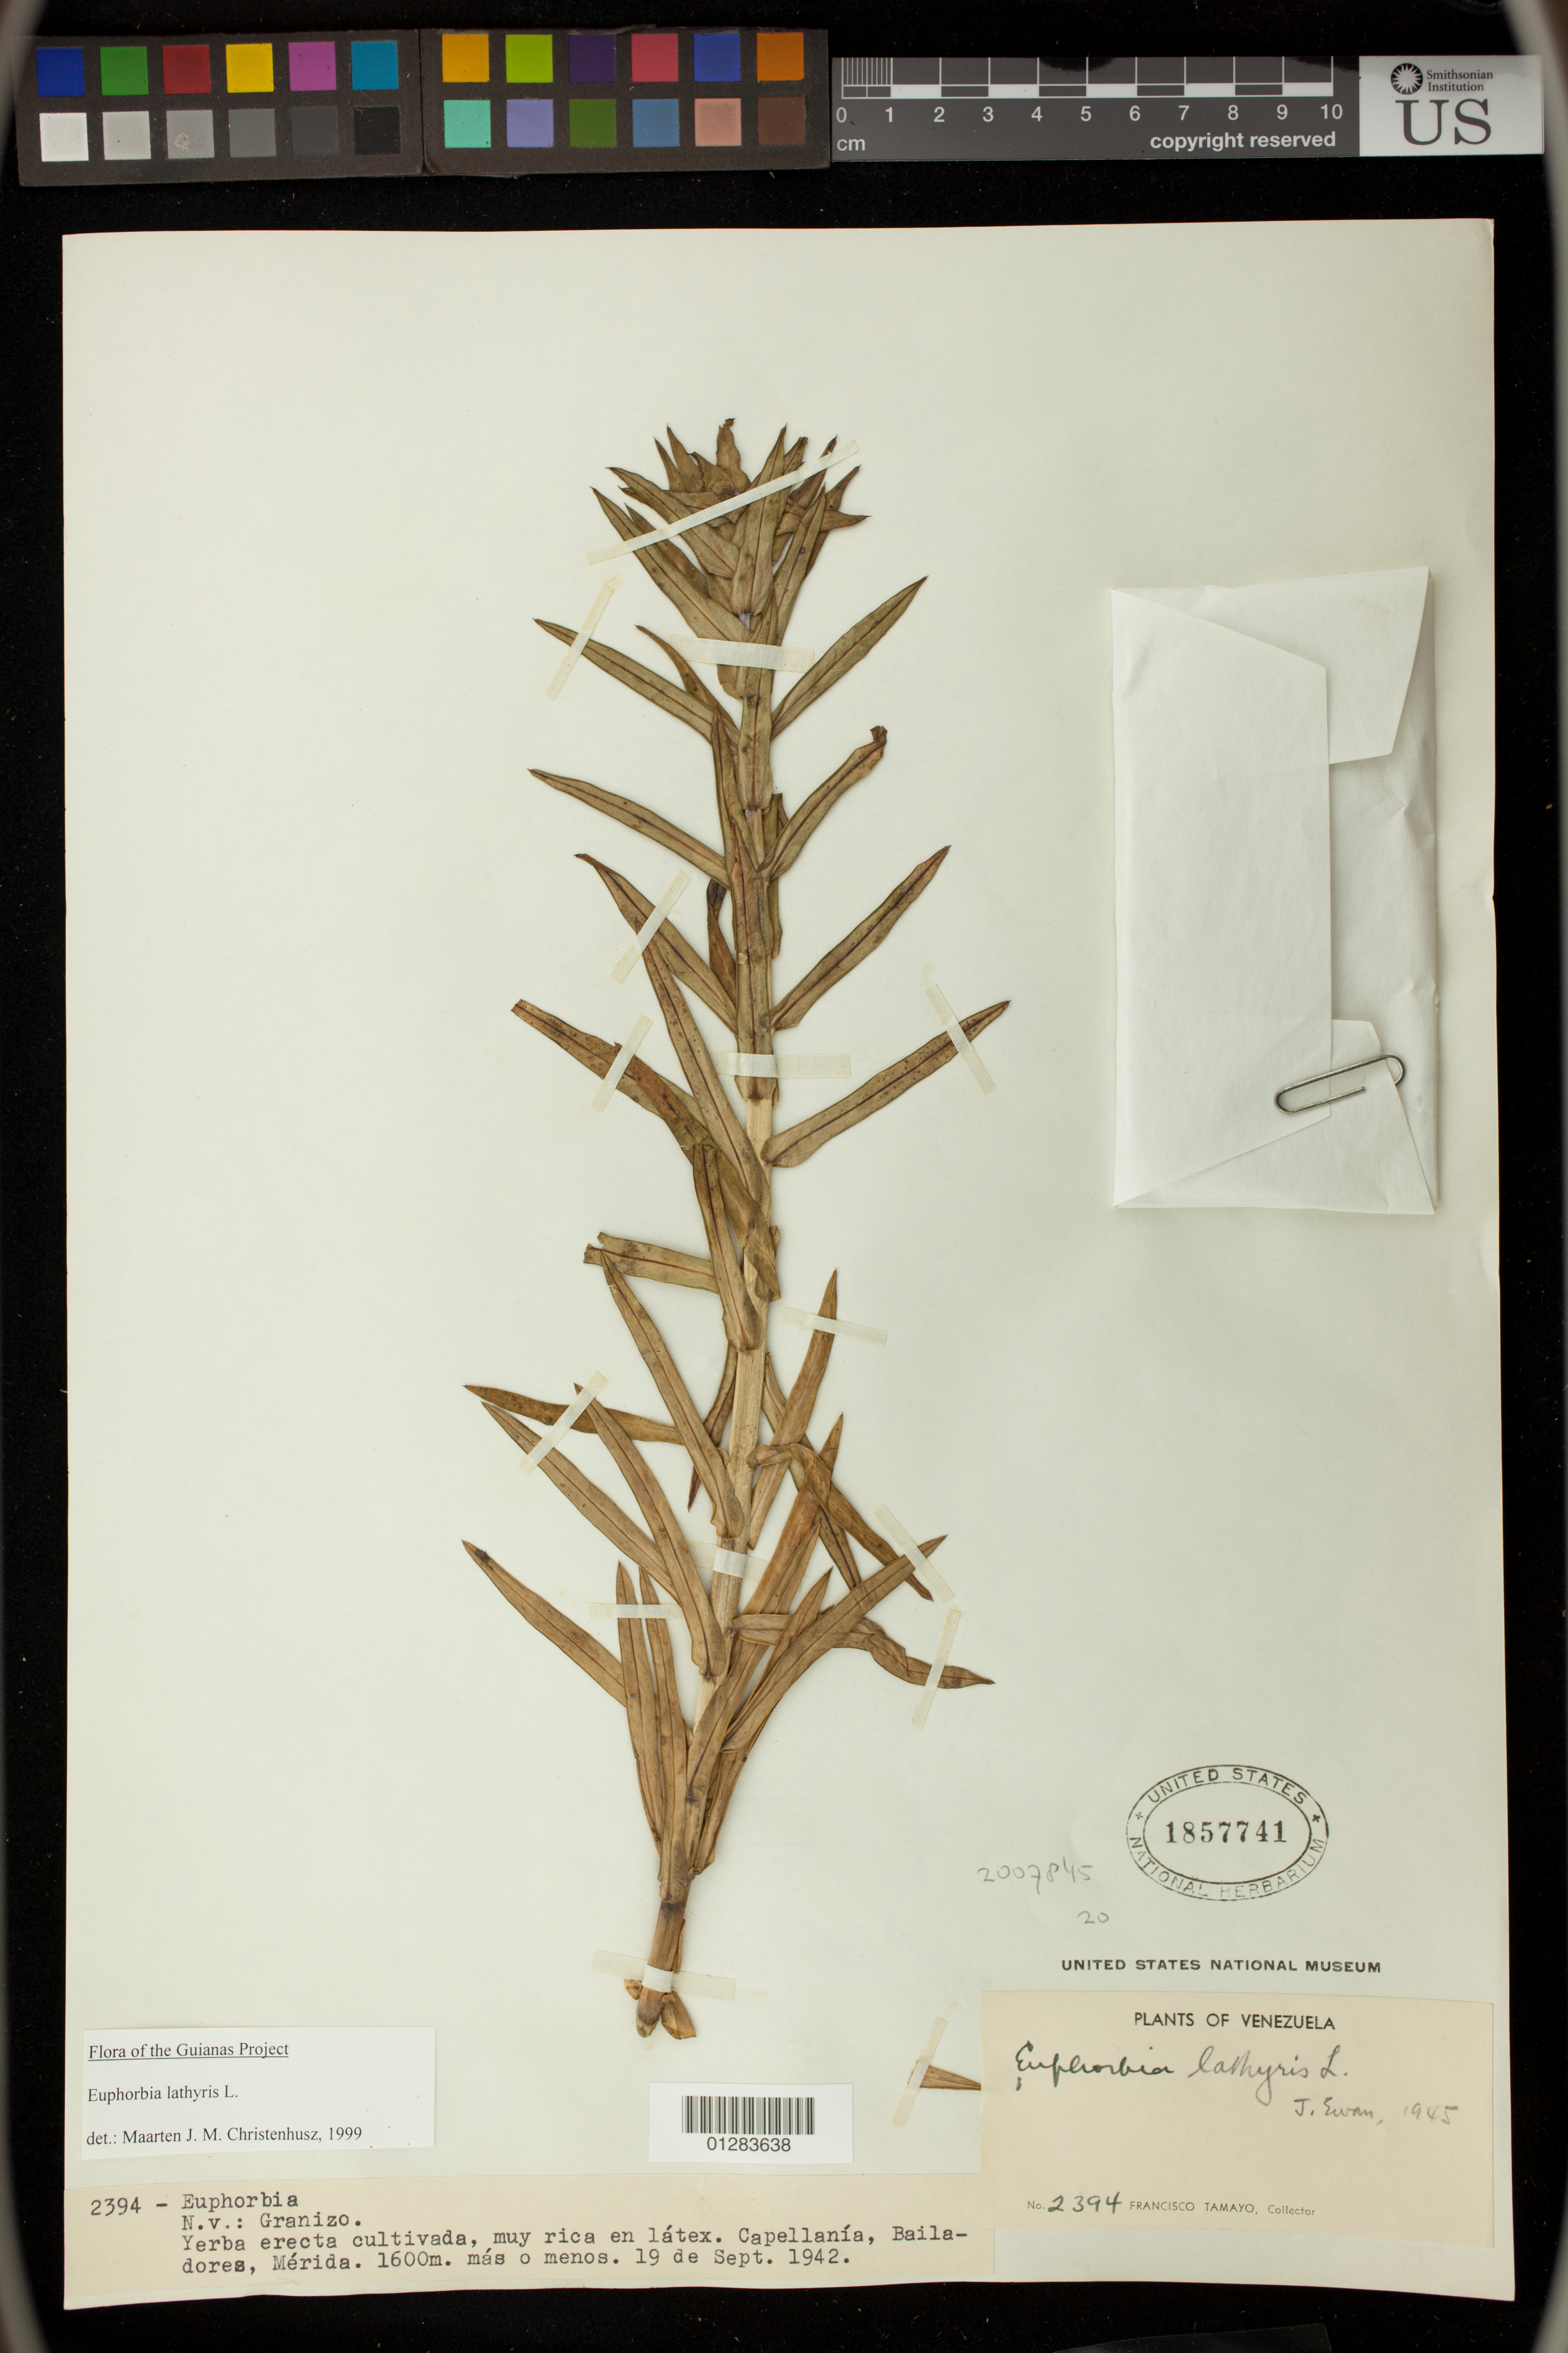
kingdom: Plantae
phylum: Tracheophyta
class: Magnoliopsida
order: Malpighiales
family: Euphorbiaceae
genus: Euphorbia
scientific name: Euphorbia lathyris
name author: L.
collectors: F. Tamayo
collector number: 2394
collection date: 1942-09-19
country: Venezuela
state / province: Mérida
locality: Capellanía, Bailadores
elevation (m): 1600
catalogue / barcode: US 1857741